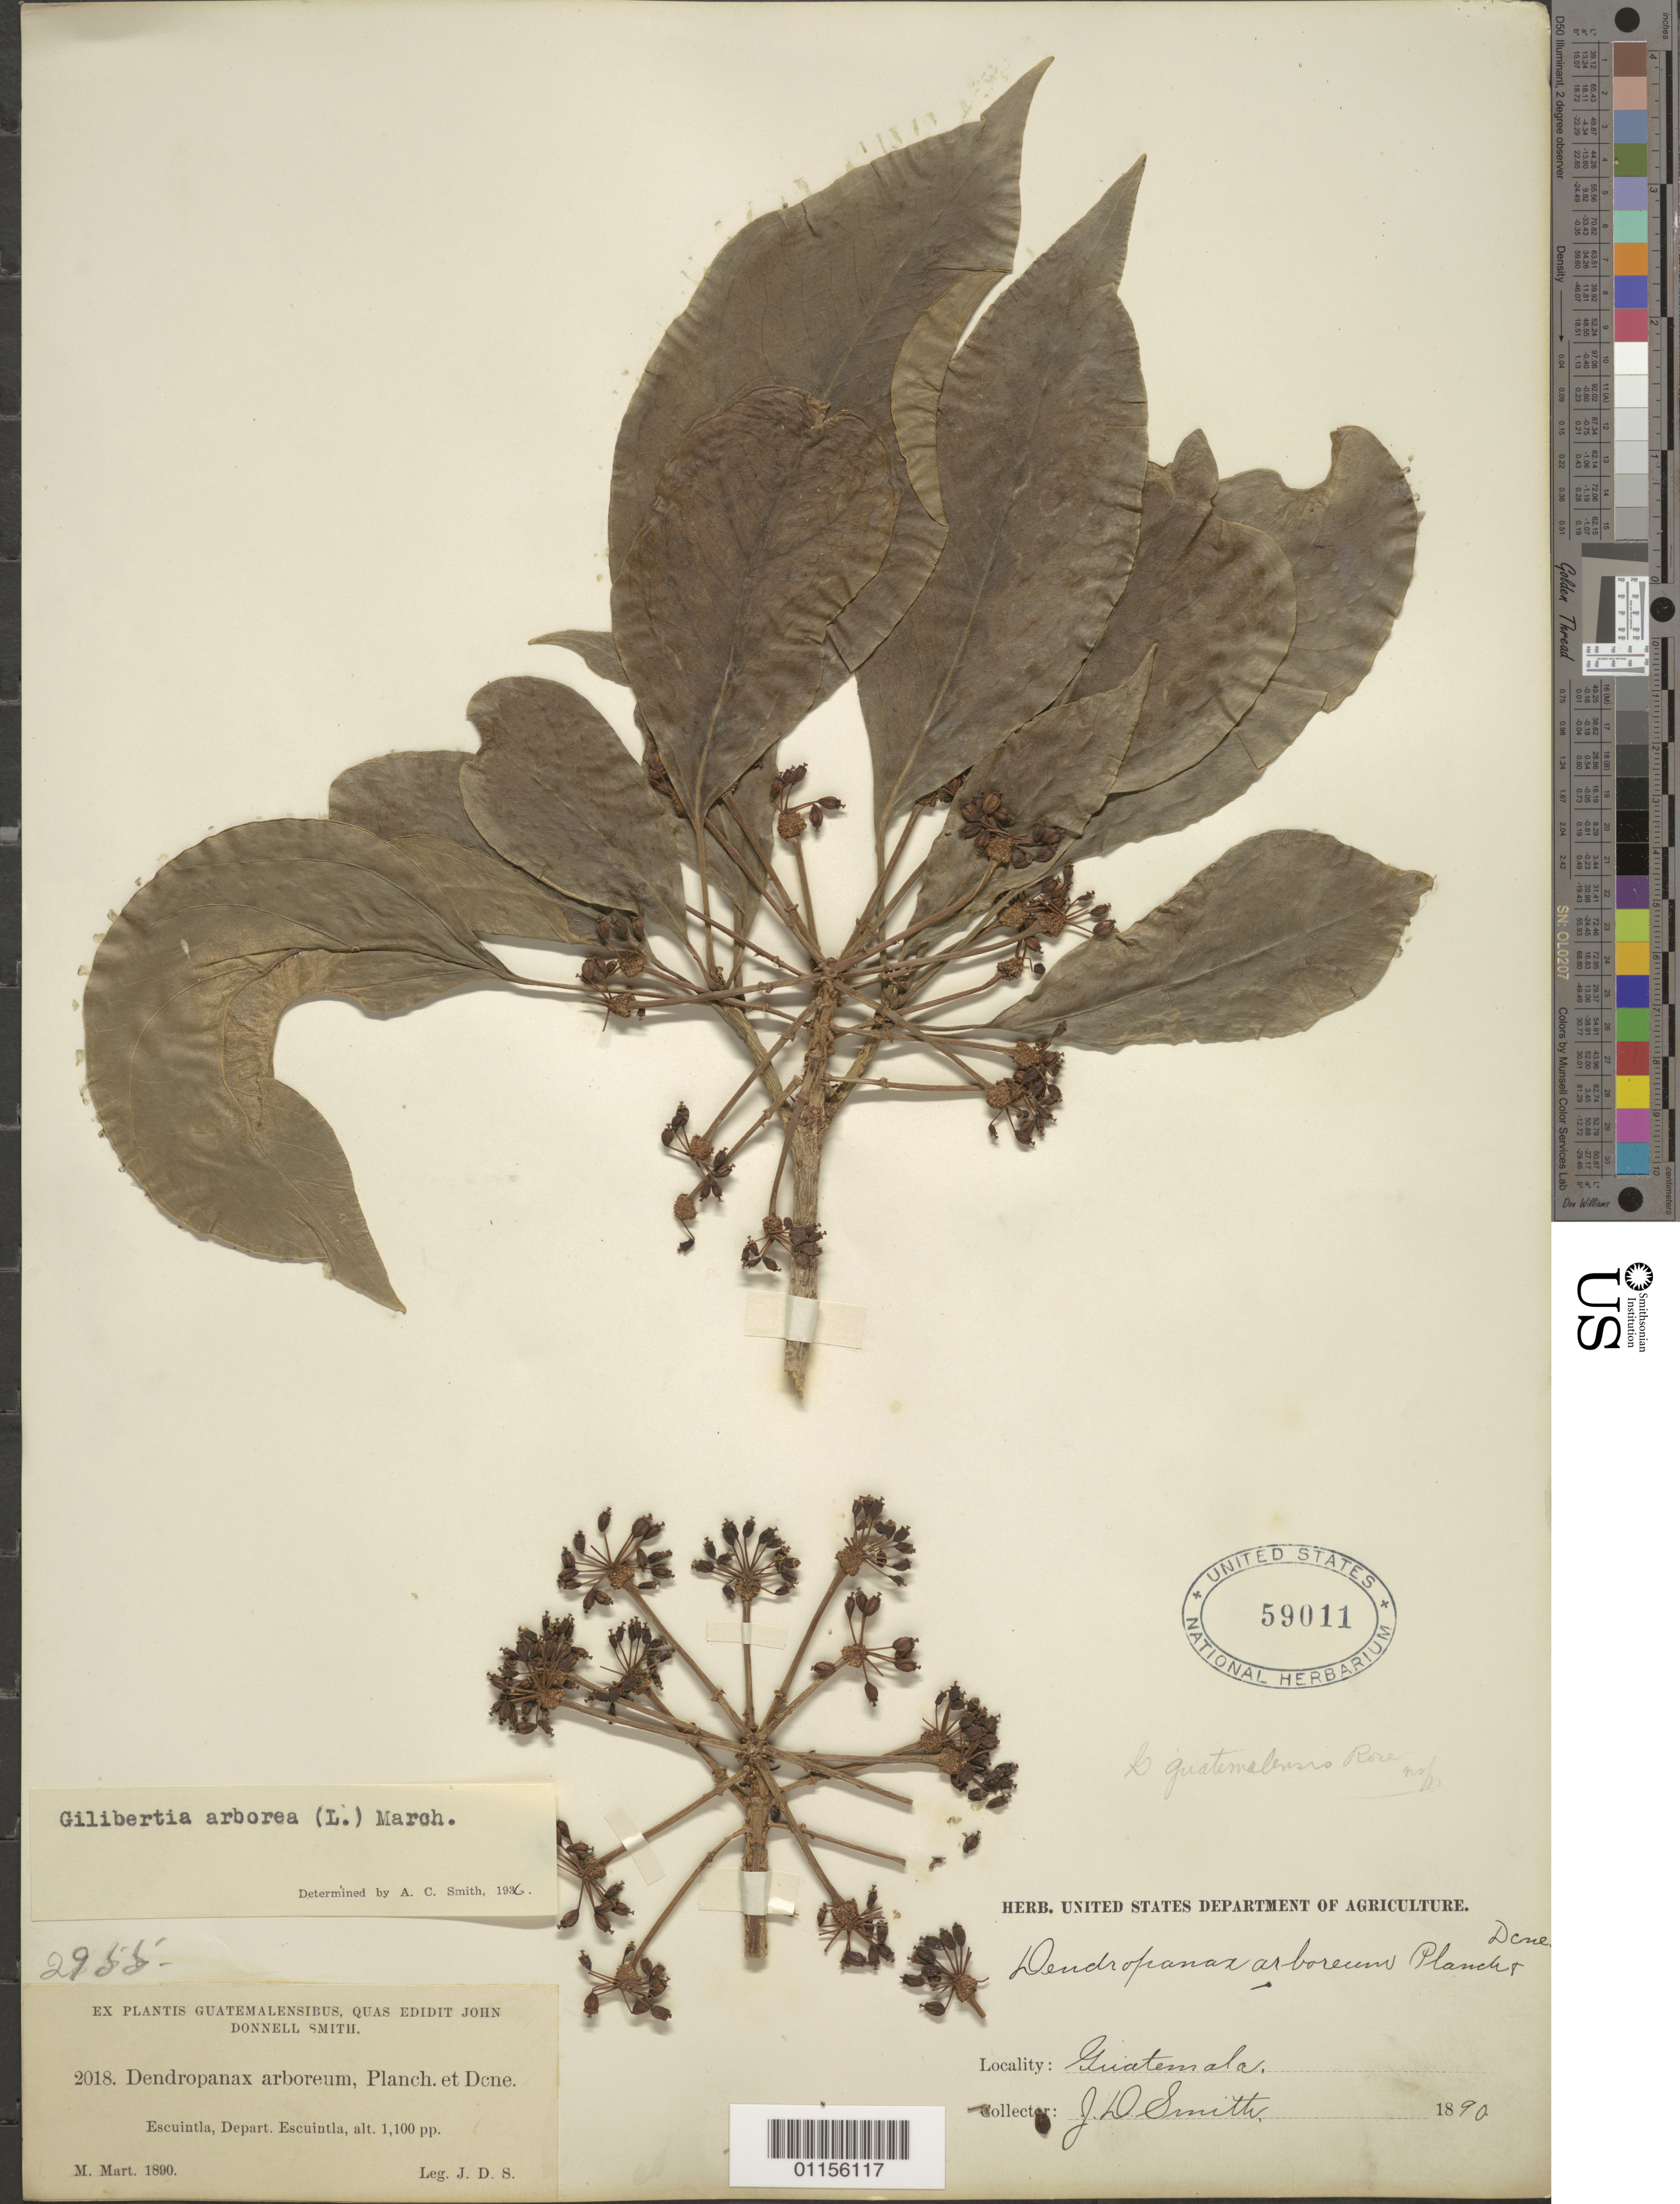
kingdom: Plantae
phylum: Tracheophyta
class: Magnoliopsida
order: Apiales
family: Araliaceae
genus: Dendropanax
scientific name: Dendropanax arboreus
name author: (L.) Decne. & Planch.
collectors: J. Donnell Smith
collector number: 2018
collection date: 1890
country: Guatemala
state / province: Escuintla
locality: Escuintla.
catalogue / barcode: US 59011